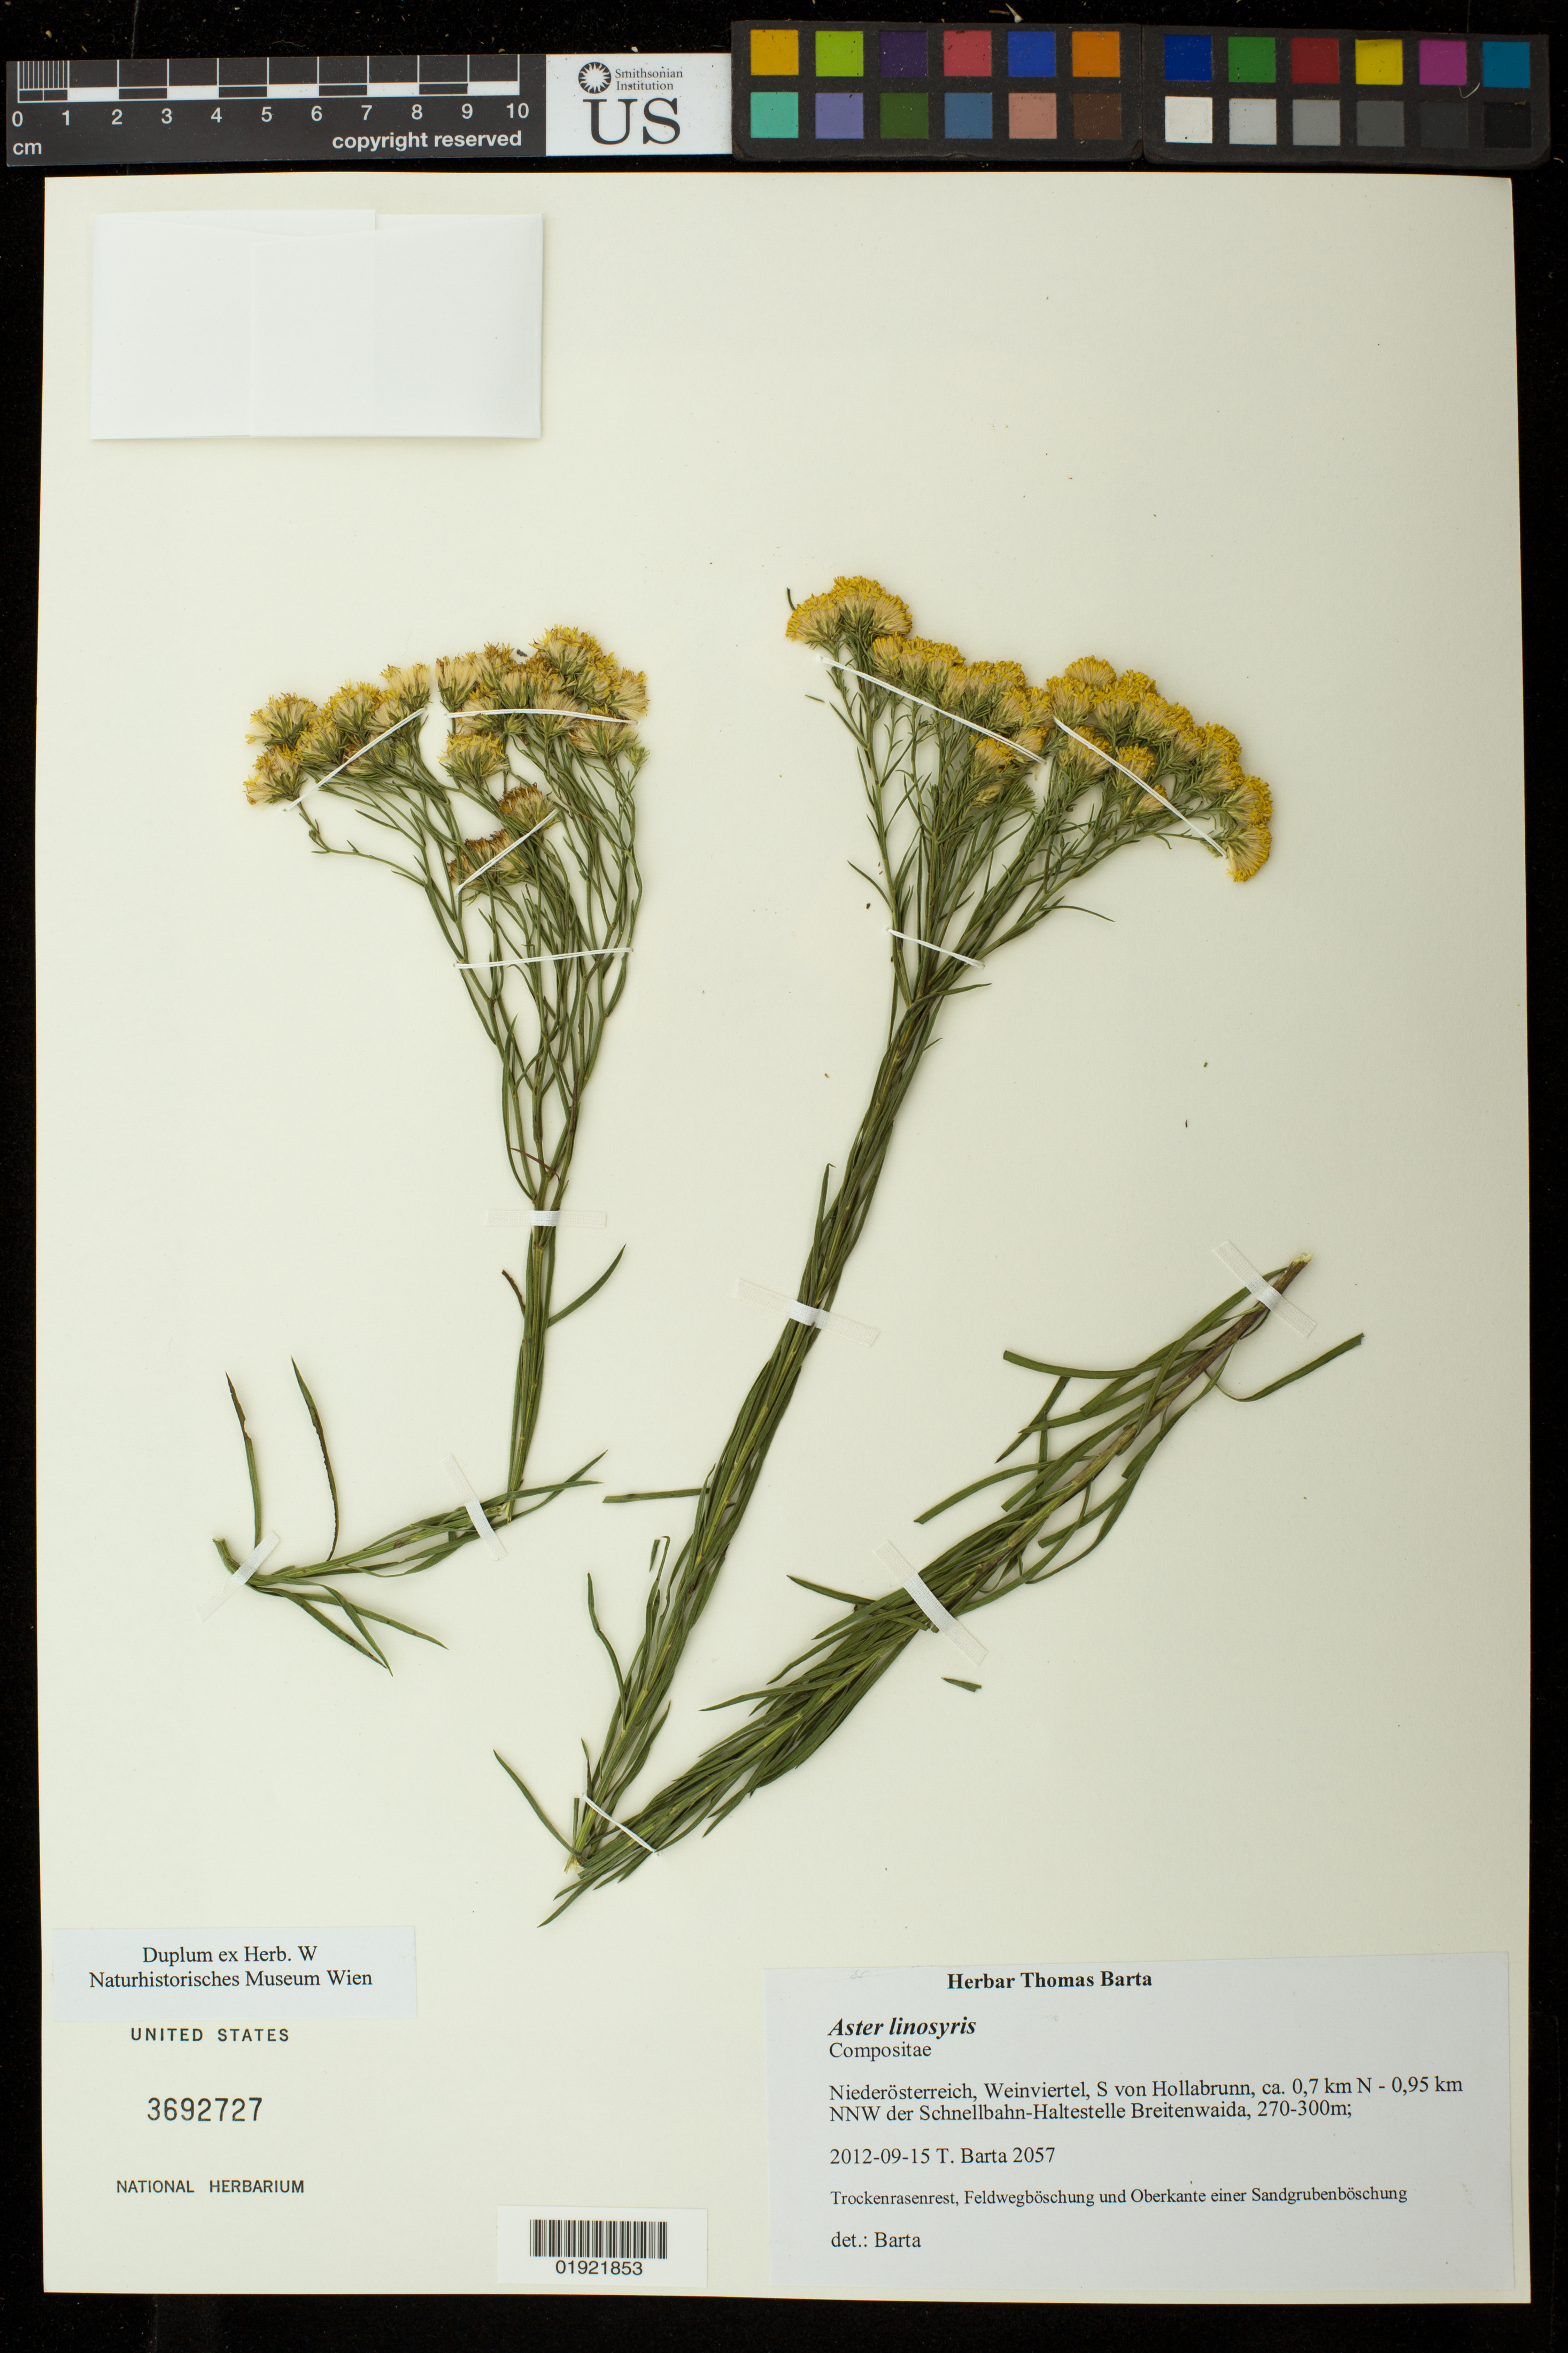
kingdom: Plantae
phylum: Tracheophyta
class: Magnoliopsida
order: Asterales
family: Asteraceae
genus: Galatella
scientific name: Galatella linosyris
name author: (L.) Rchb. f.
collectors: T. Barta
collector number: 2057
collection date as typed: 2012-09-15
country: Austria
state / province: Niederosterreich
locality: Weinviertel, S von Hollabrunn, ca. 0,7 km N- 0,95 km NNw der Schnellbahn-Haltestelle Breitenwaida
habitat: Trockenrasenrest, Feldwegböschung und Oberkante einer Sandgrubenböschung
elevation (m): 270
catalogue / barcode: US 3692727